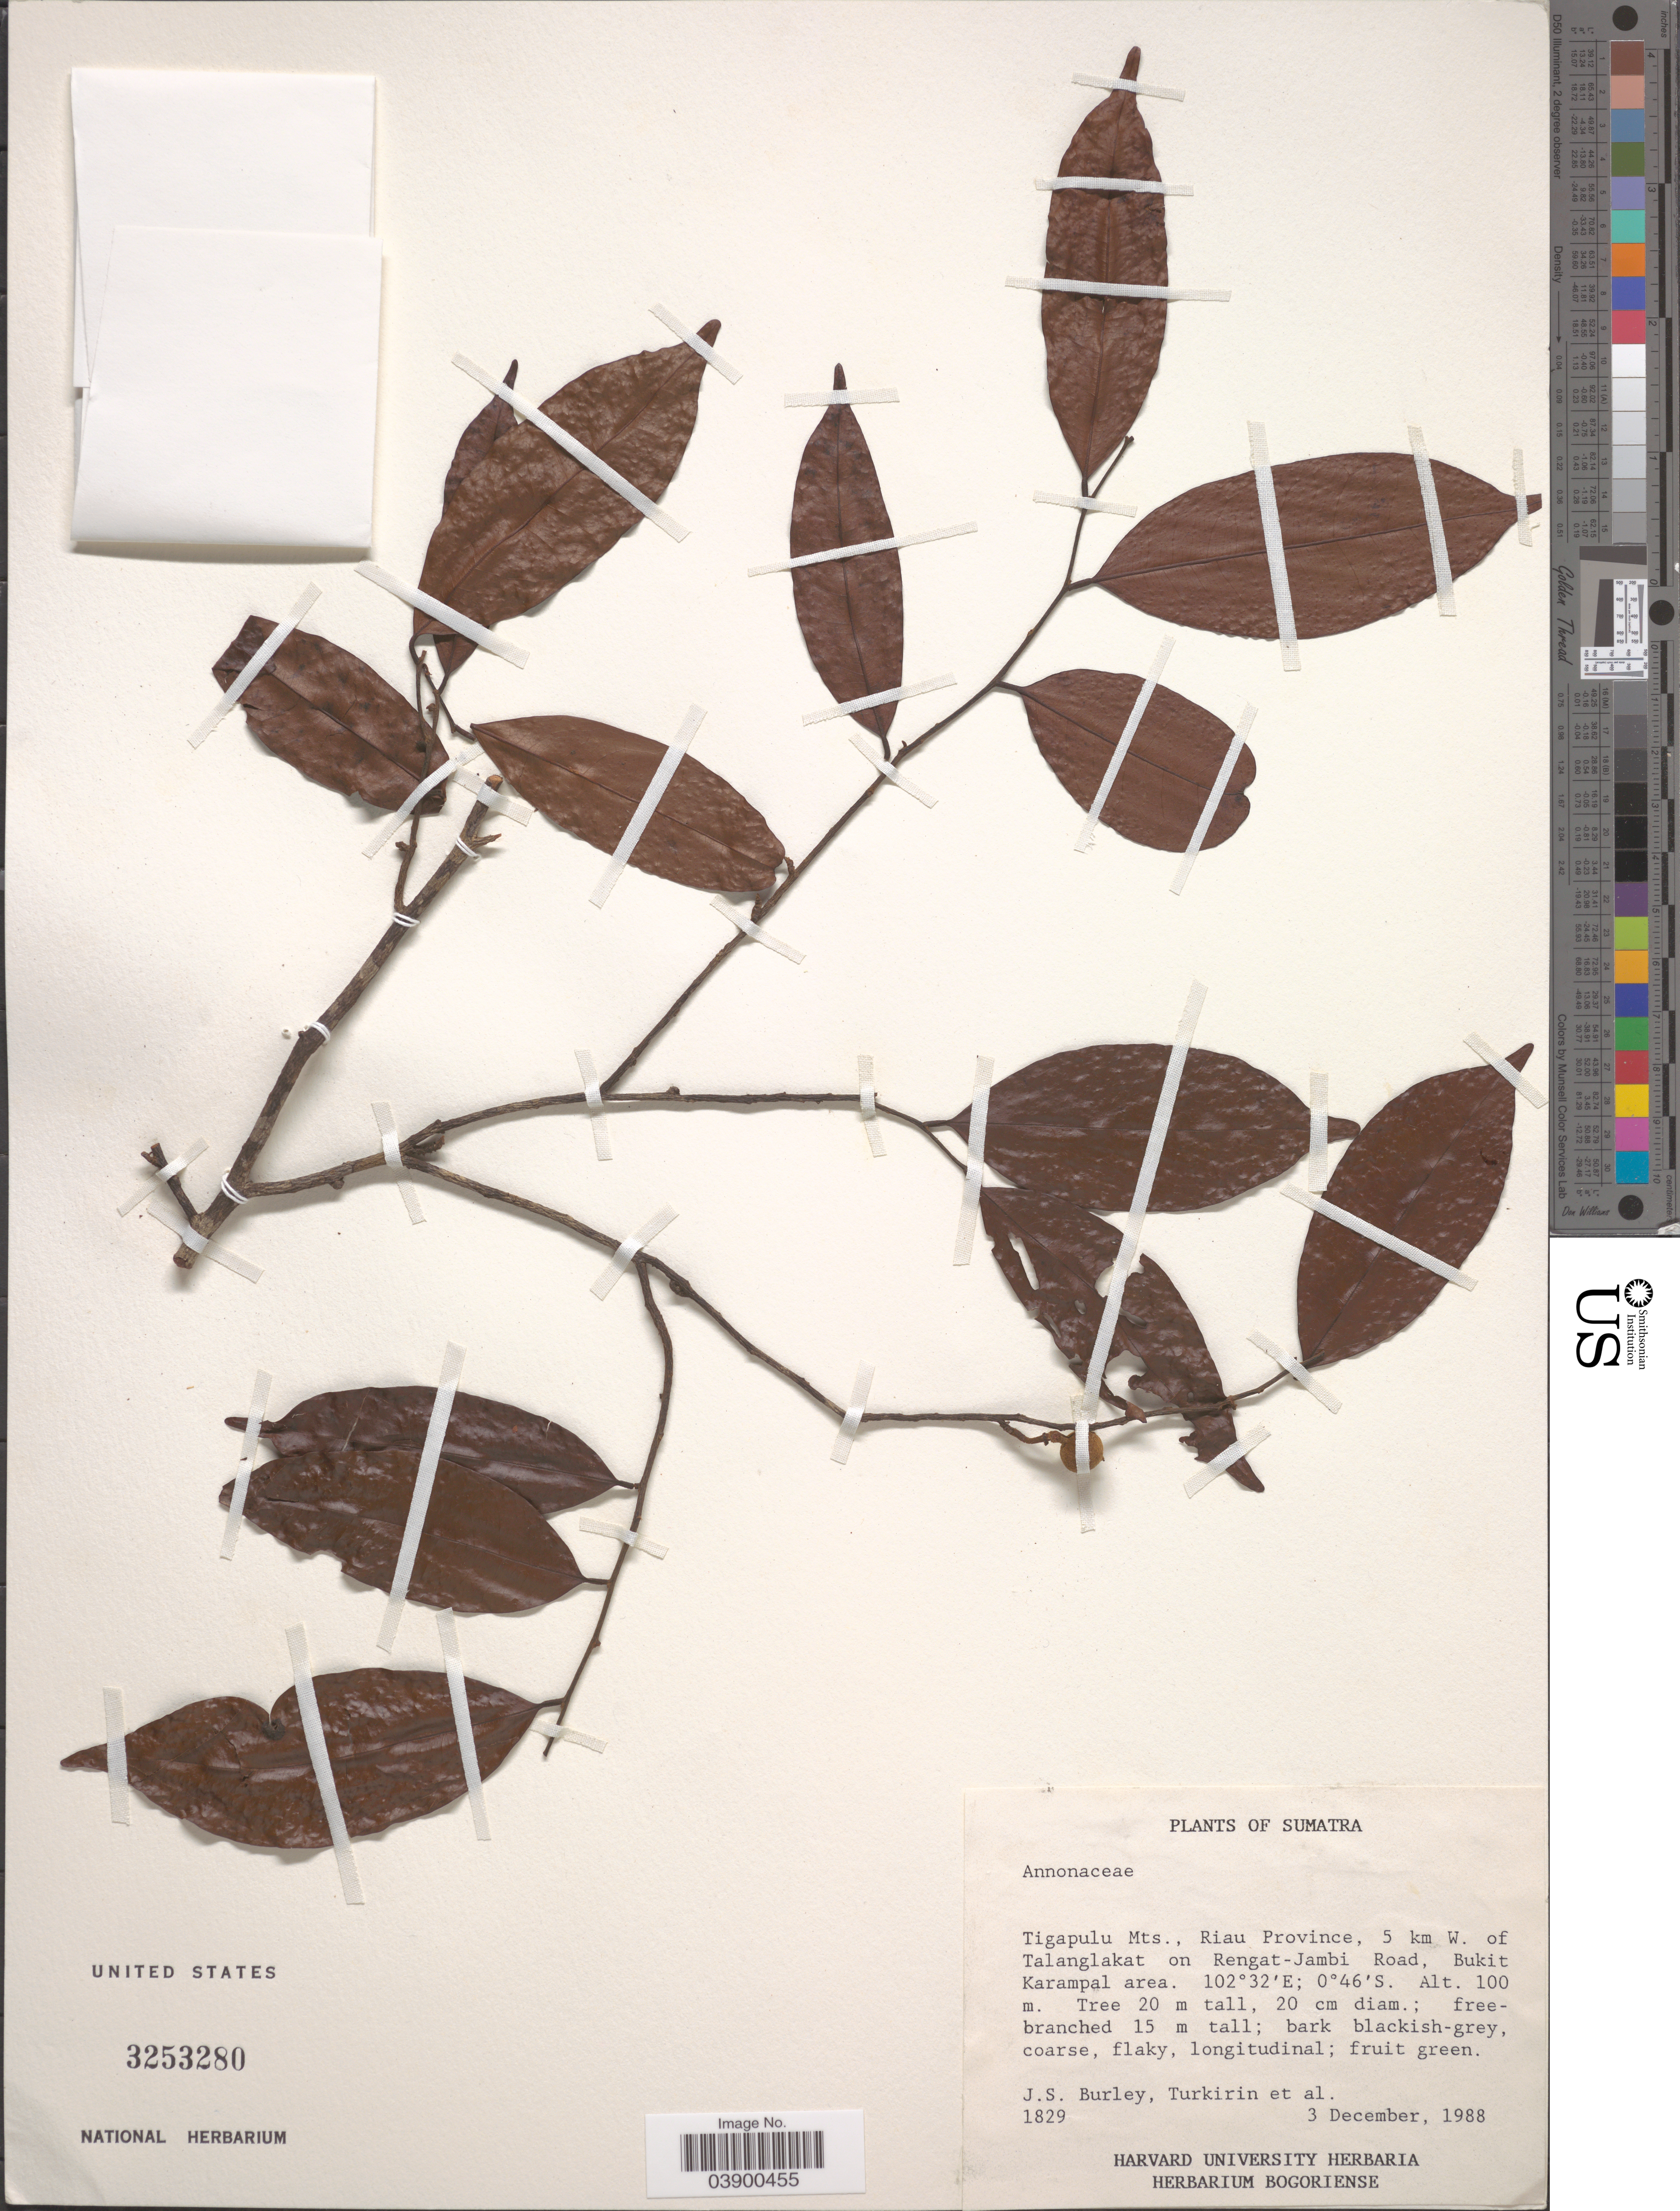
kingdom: Plantae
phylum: Tracheophyta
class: Magnoliopsida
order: Magnoliales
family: Annonaceae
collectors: J. S. Burley, -. Turkirin & et al.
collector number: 1829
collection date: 1988-12-03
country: Indonesia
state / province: Sumatra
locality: Tigapulu Mts., Riau Province, 5 km W. of Talanglakat on Rengat-Jambi Road, Bukit Karampal area.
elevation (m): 100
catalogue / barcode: US 3253280